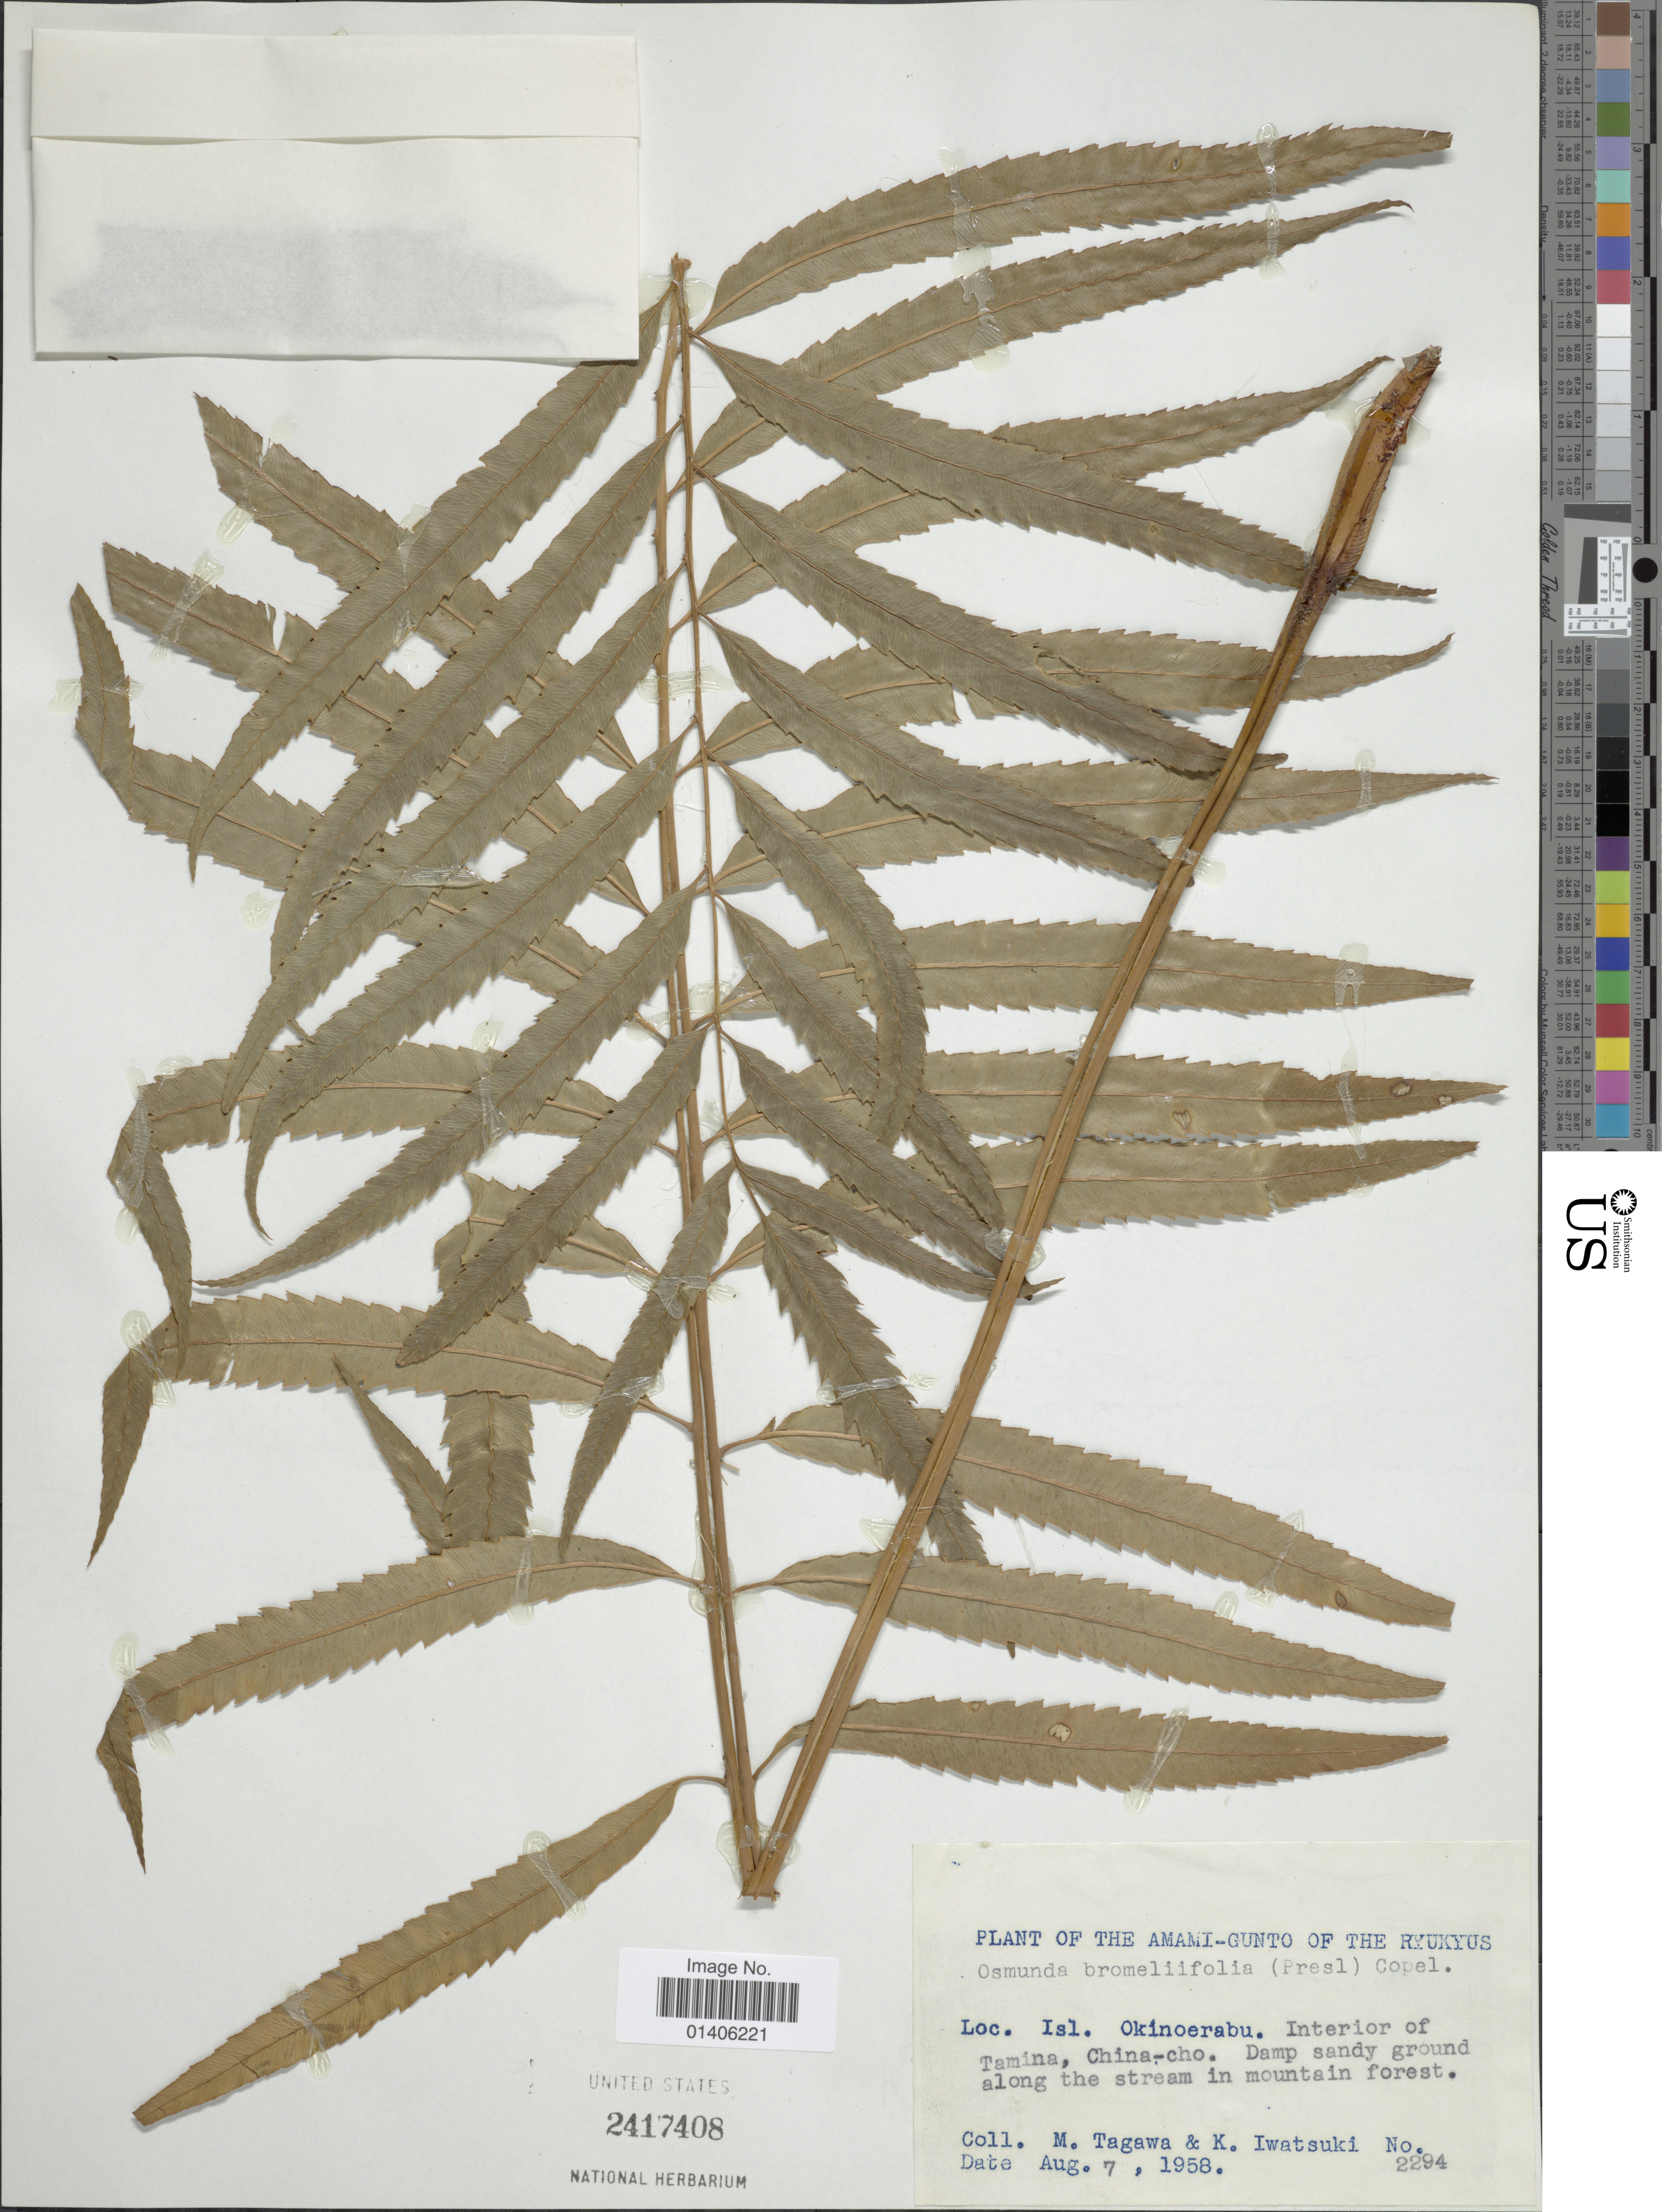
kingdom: Plantae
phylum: Tracheophyta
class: Polypodiopsida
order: Osmundales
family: Osmundaceae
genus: Osmunda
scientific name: Osmunda bromeliifolia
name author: (C. Presl) Copel.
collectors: M. Tagawa & K. Iwatsuki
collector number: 2294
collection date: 1958-08-07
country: Japan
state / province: Okinawa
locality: The Amanai-Gunto of The Ryukyus, Isl Okinoerabu. Interior of Tamina, China-cho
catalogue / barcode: US 2417408